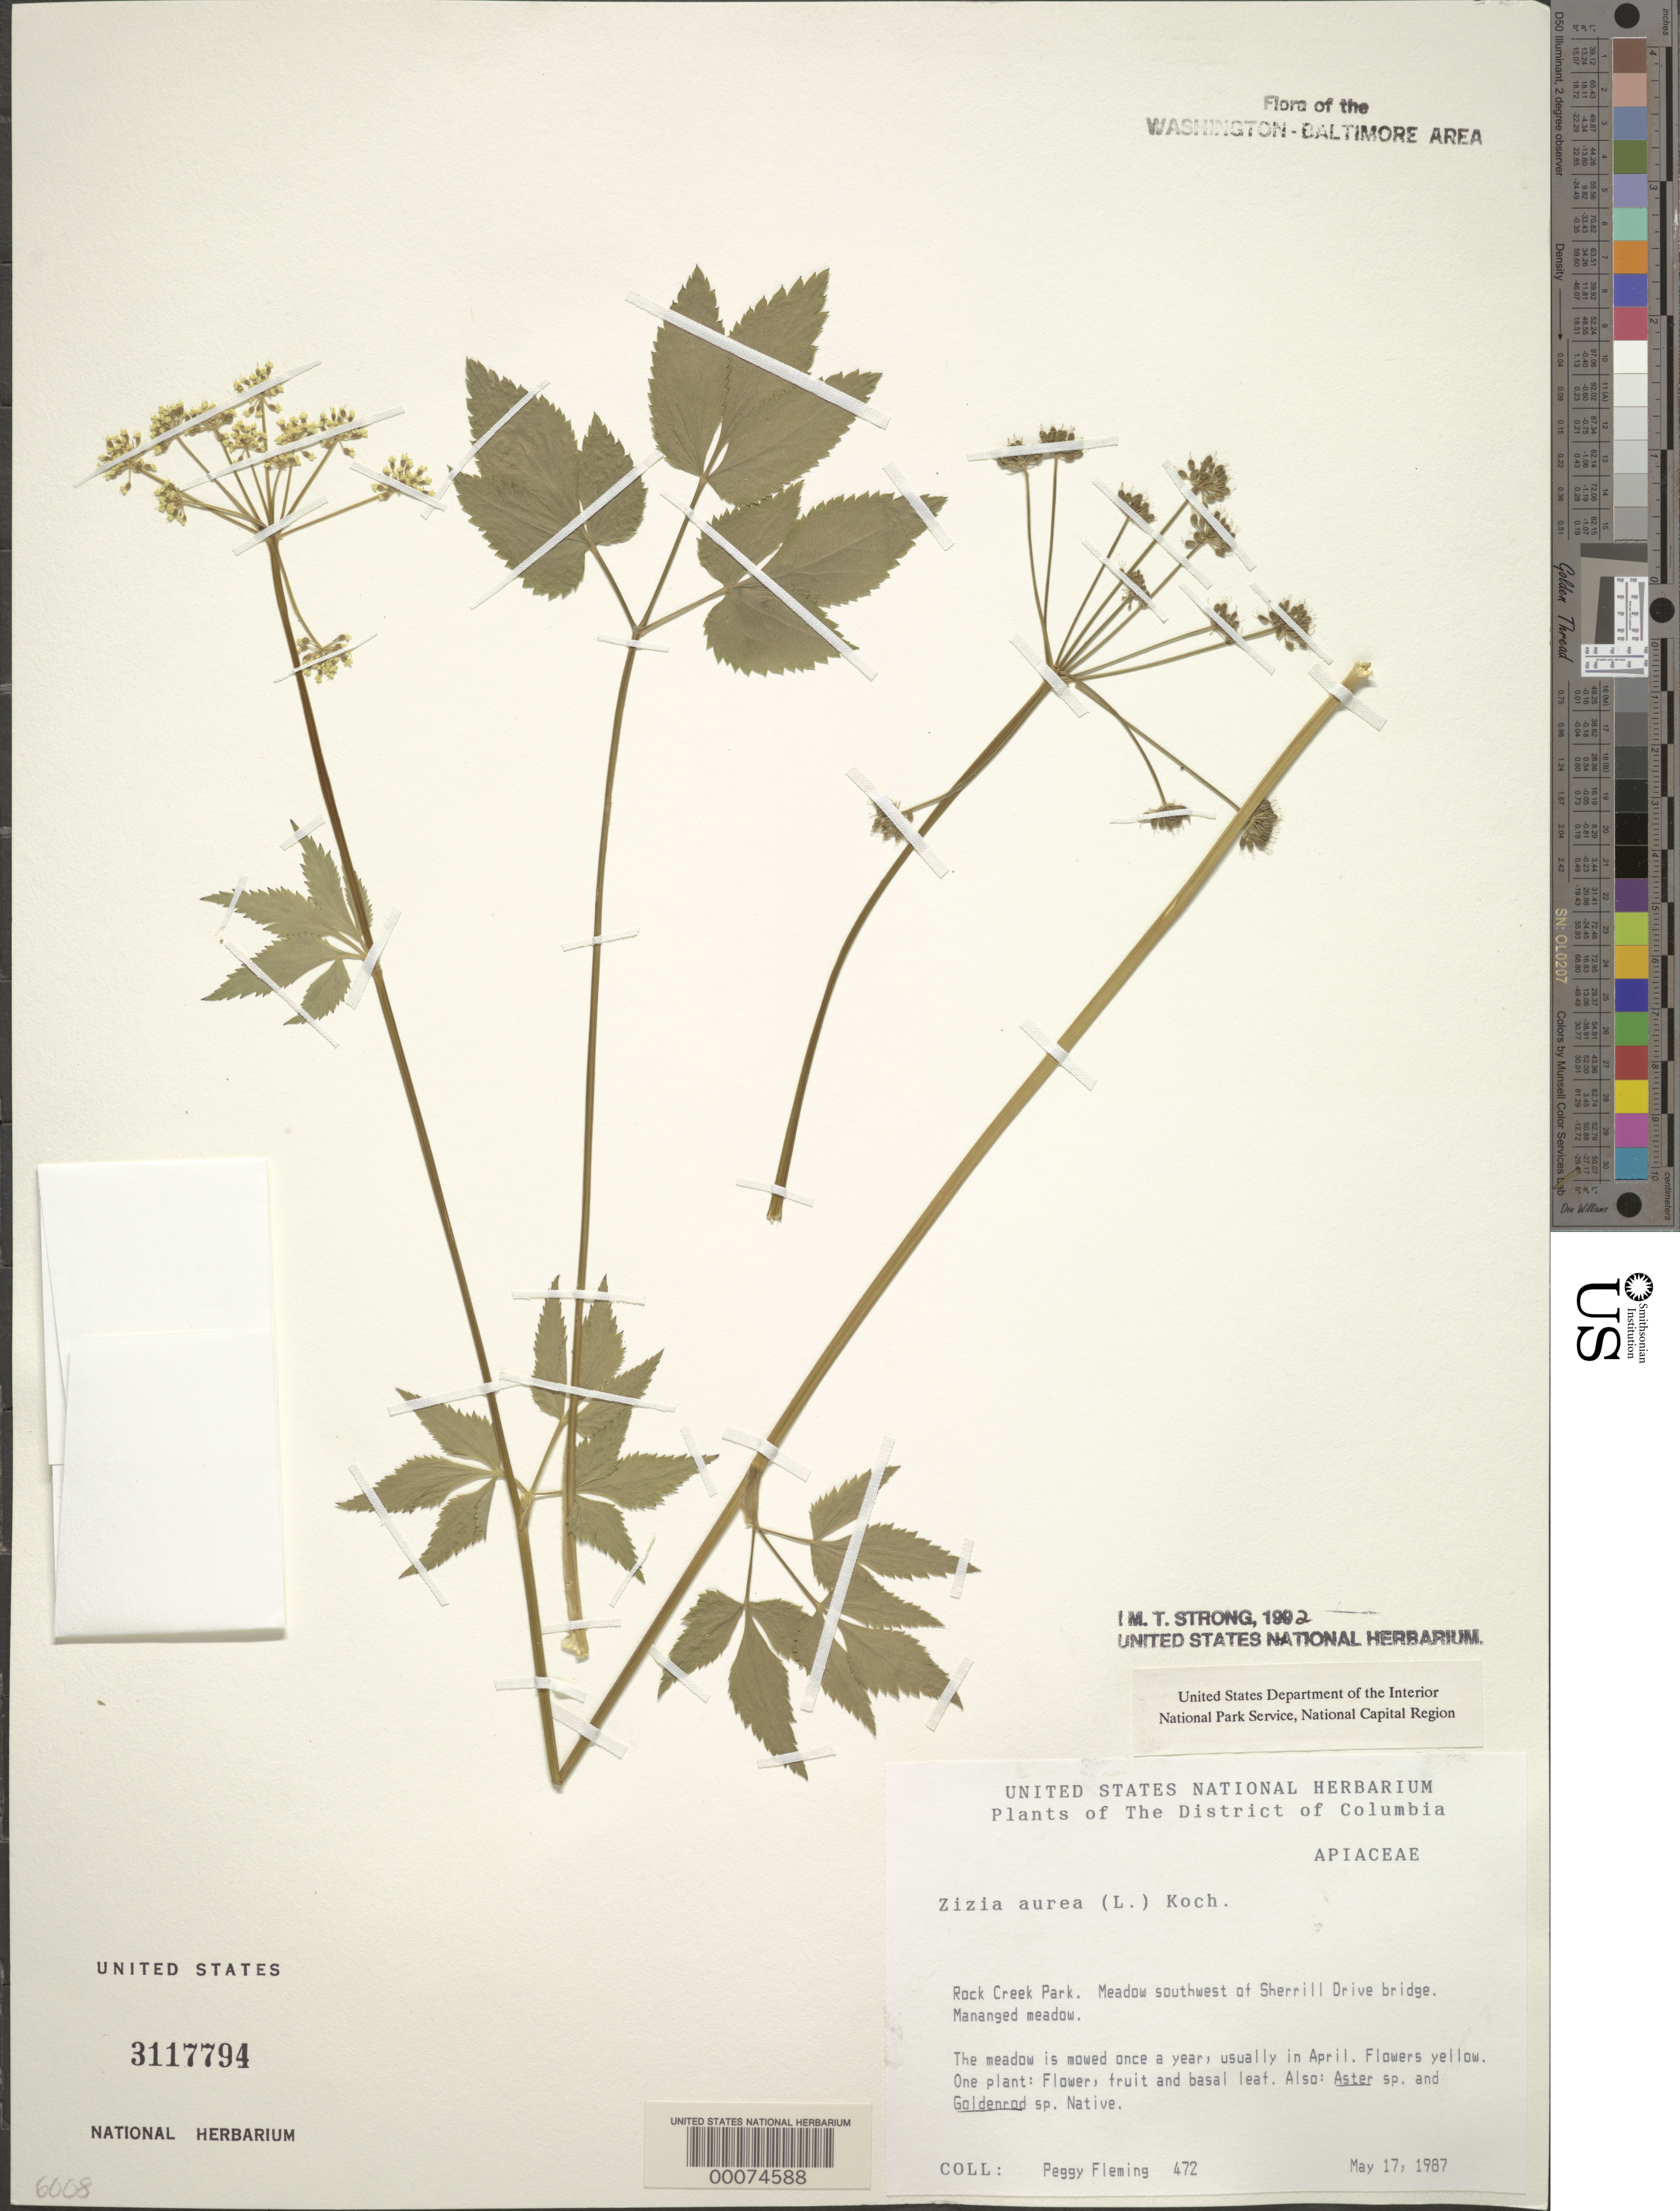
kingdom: Plantae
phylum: Tracheophyta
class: Magnoliopsida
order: Apiales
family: Apiaceae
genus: Zizia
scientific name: Zizia aurea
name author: (L.) Koch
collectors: P. Fleming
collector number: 472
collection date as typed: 17 May 1987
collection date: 1987-05-17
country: United States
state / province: District of Columbia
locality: Rock Creek Park. Meadow southwest of Sherrill Drive Bridge. Rock Creek Park & vicinity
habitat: Mananged meadow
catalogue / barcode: US 3117794